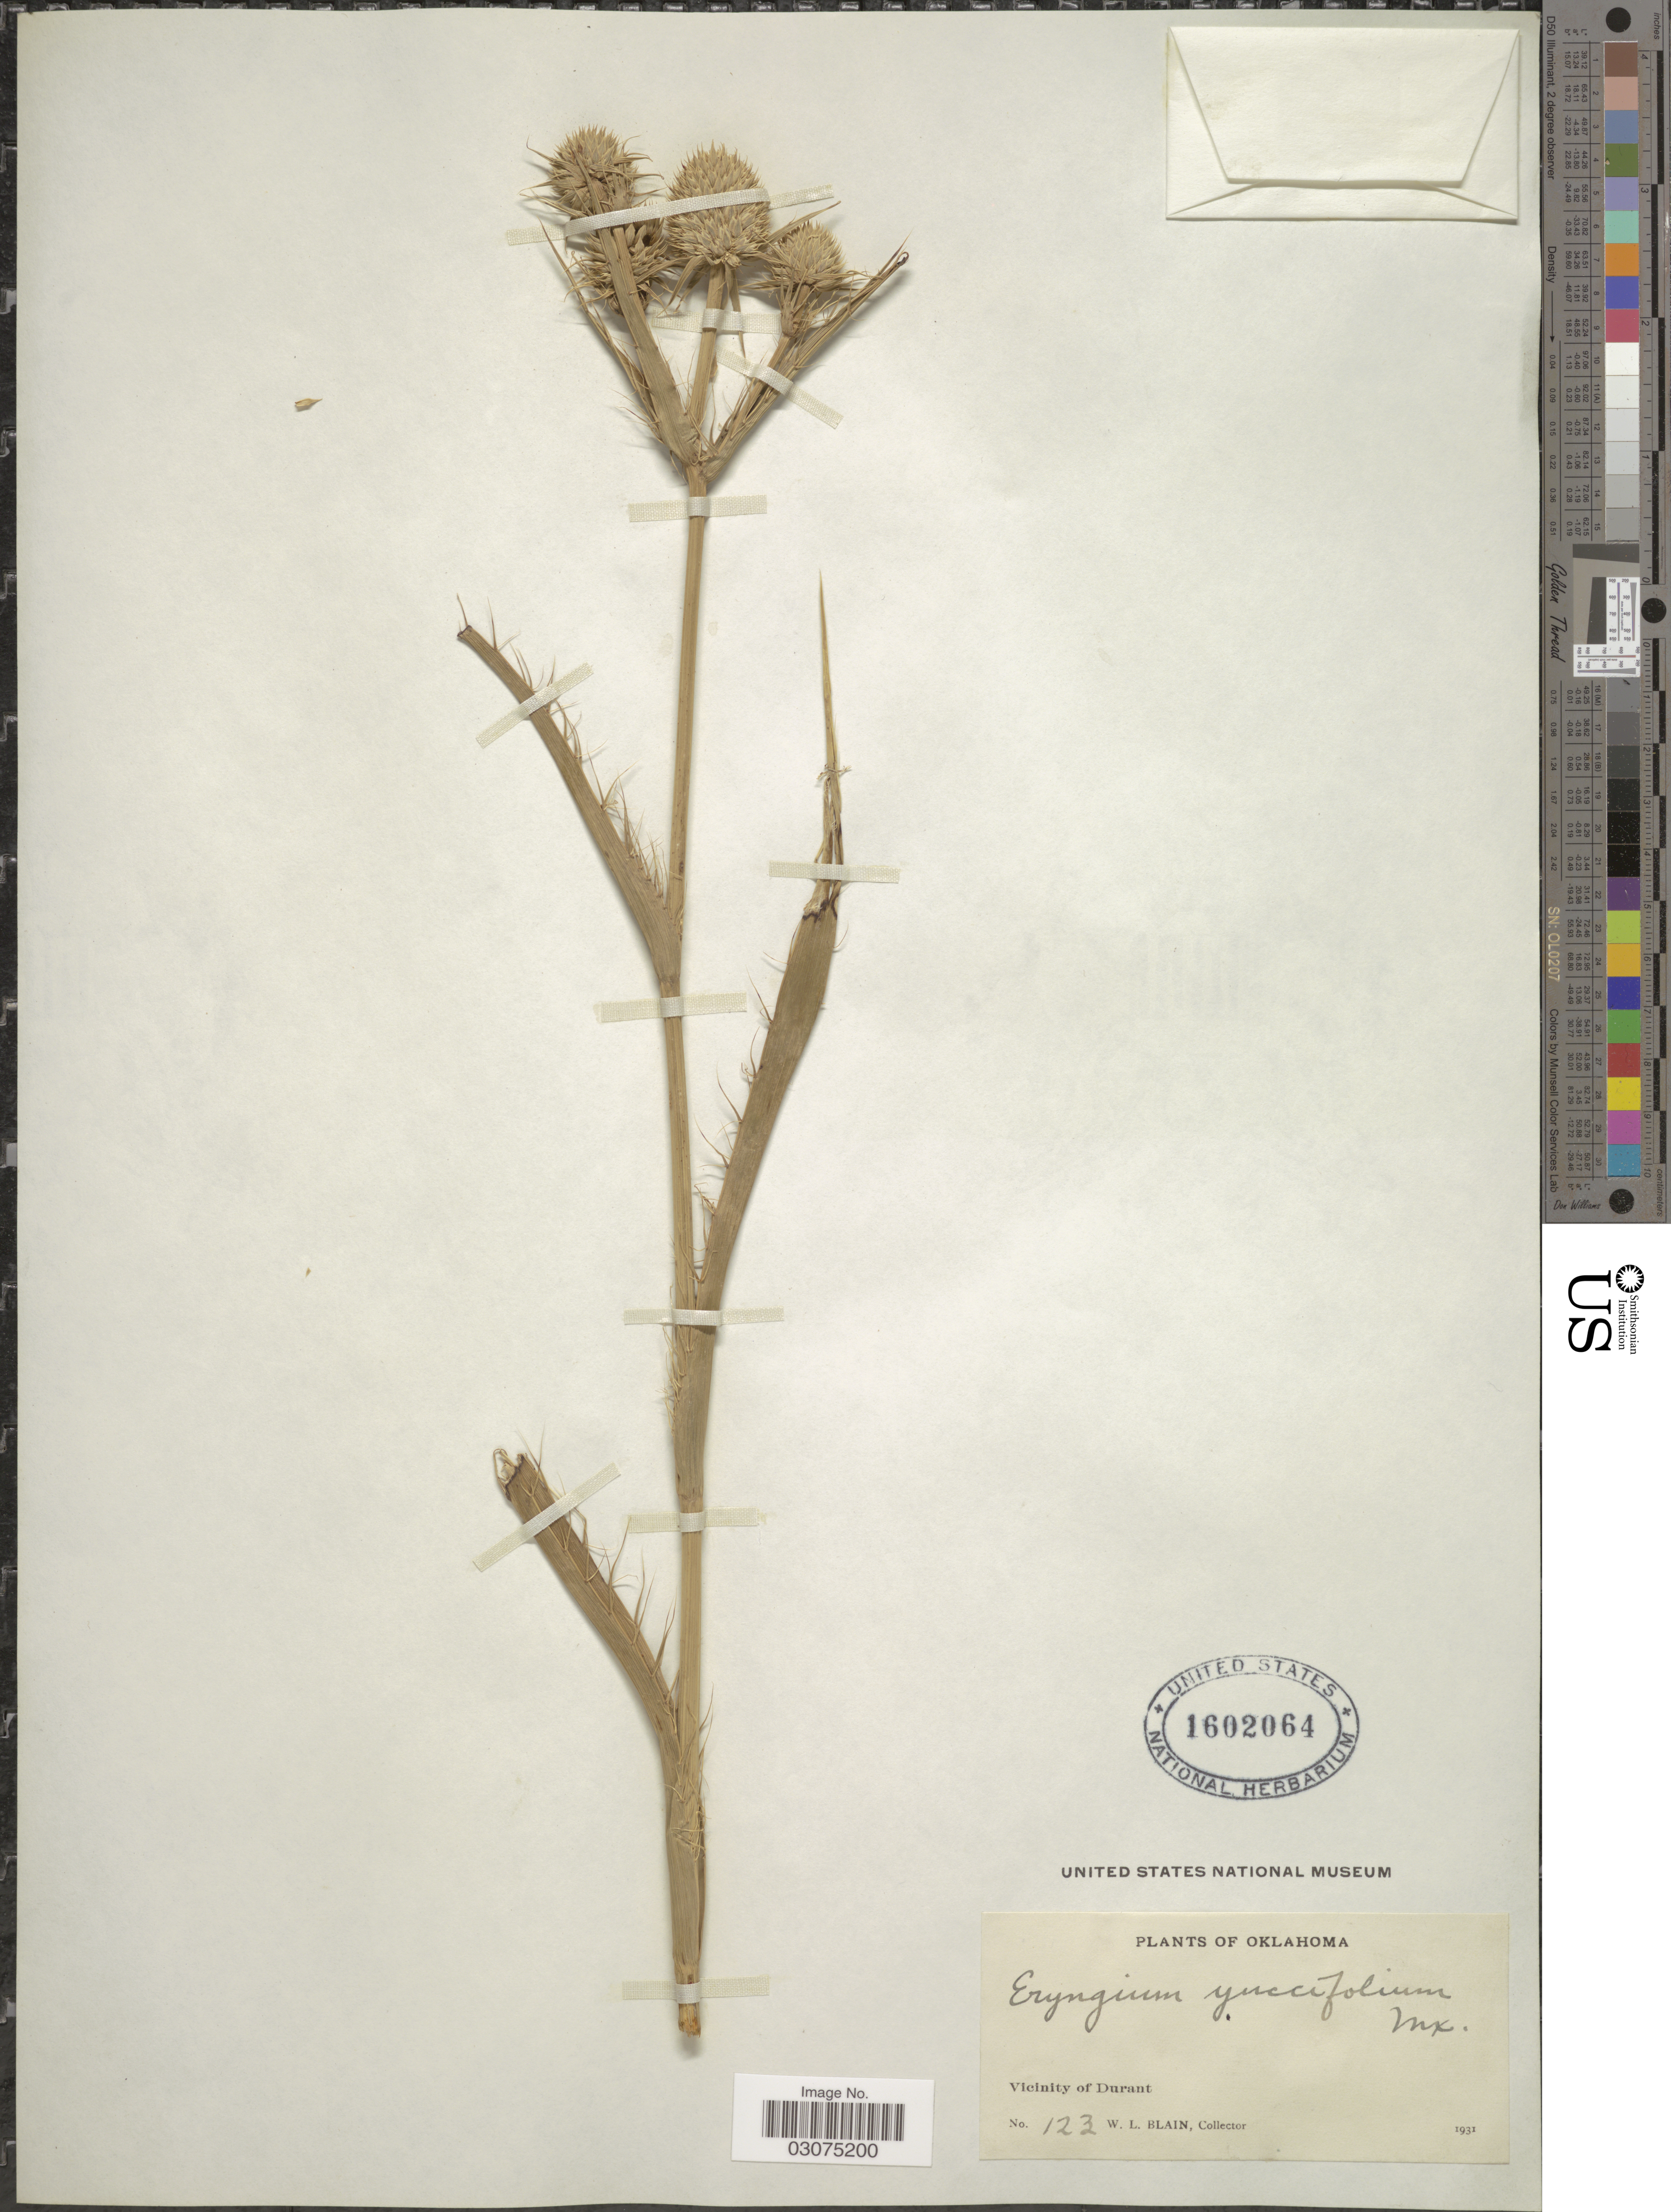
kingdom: Plantae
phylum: Tracheophyta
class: Magnoliopsida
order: Apiales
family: Apiaceae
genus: Eryngium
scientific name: Eryngium yuccifolium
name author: Michx.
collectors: W. Blain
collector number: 123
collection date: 1931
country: United States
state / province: Oklahoma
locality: Vicinity of Durant.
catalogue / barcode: US 1602064